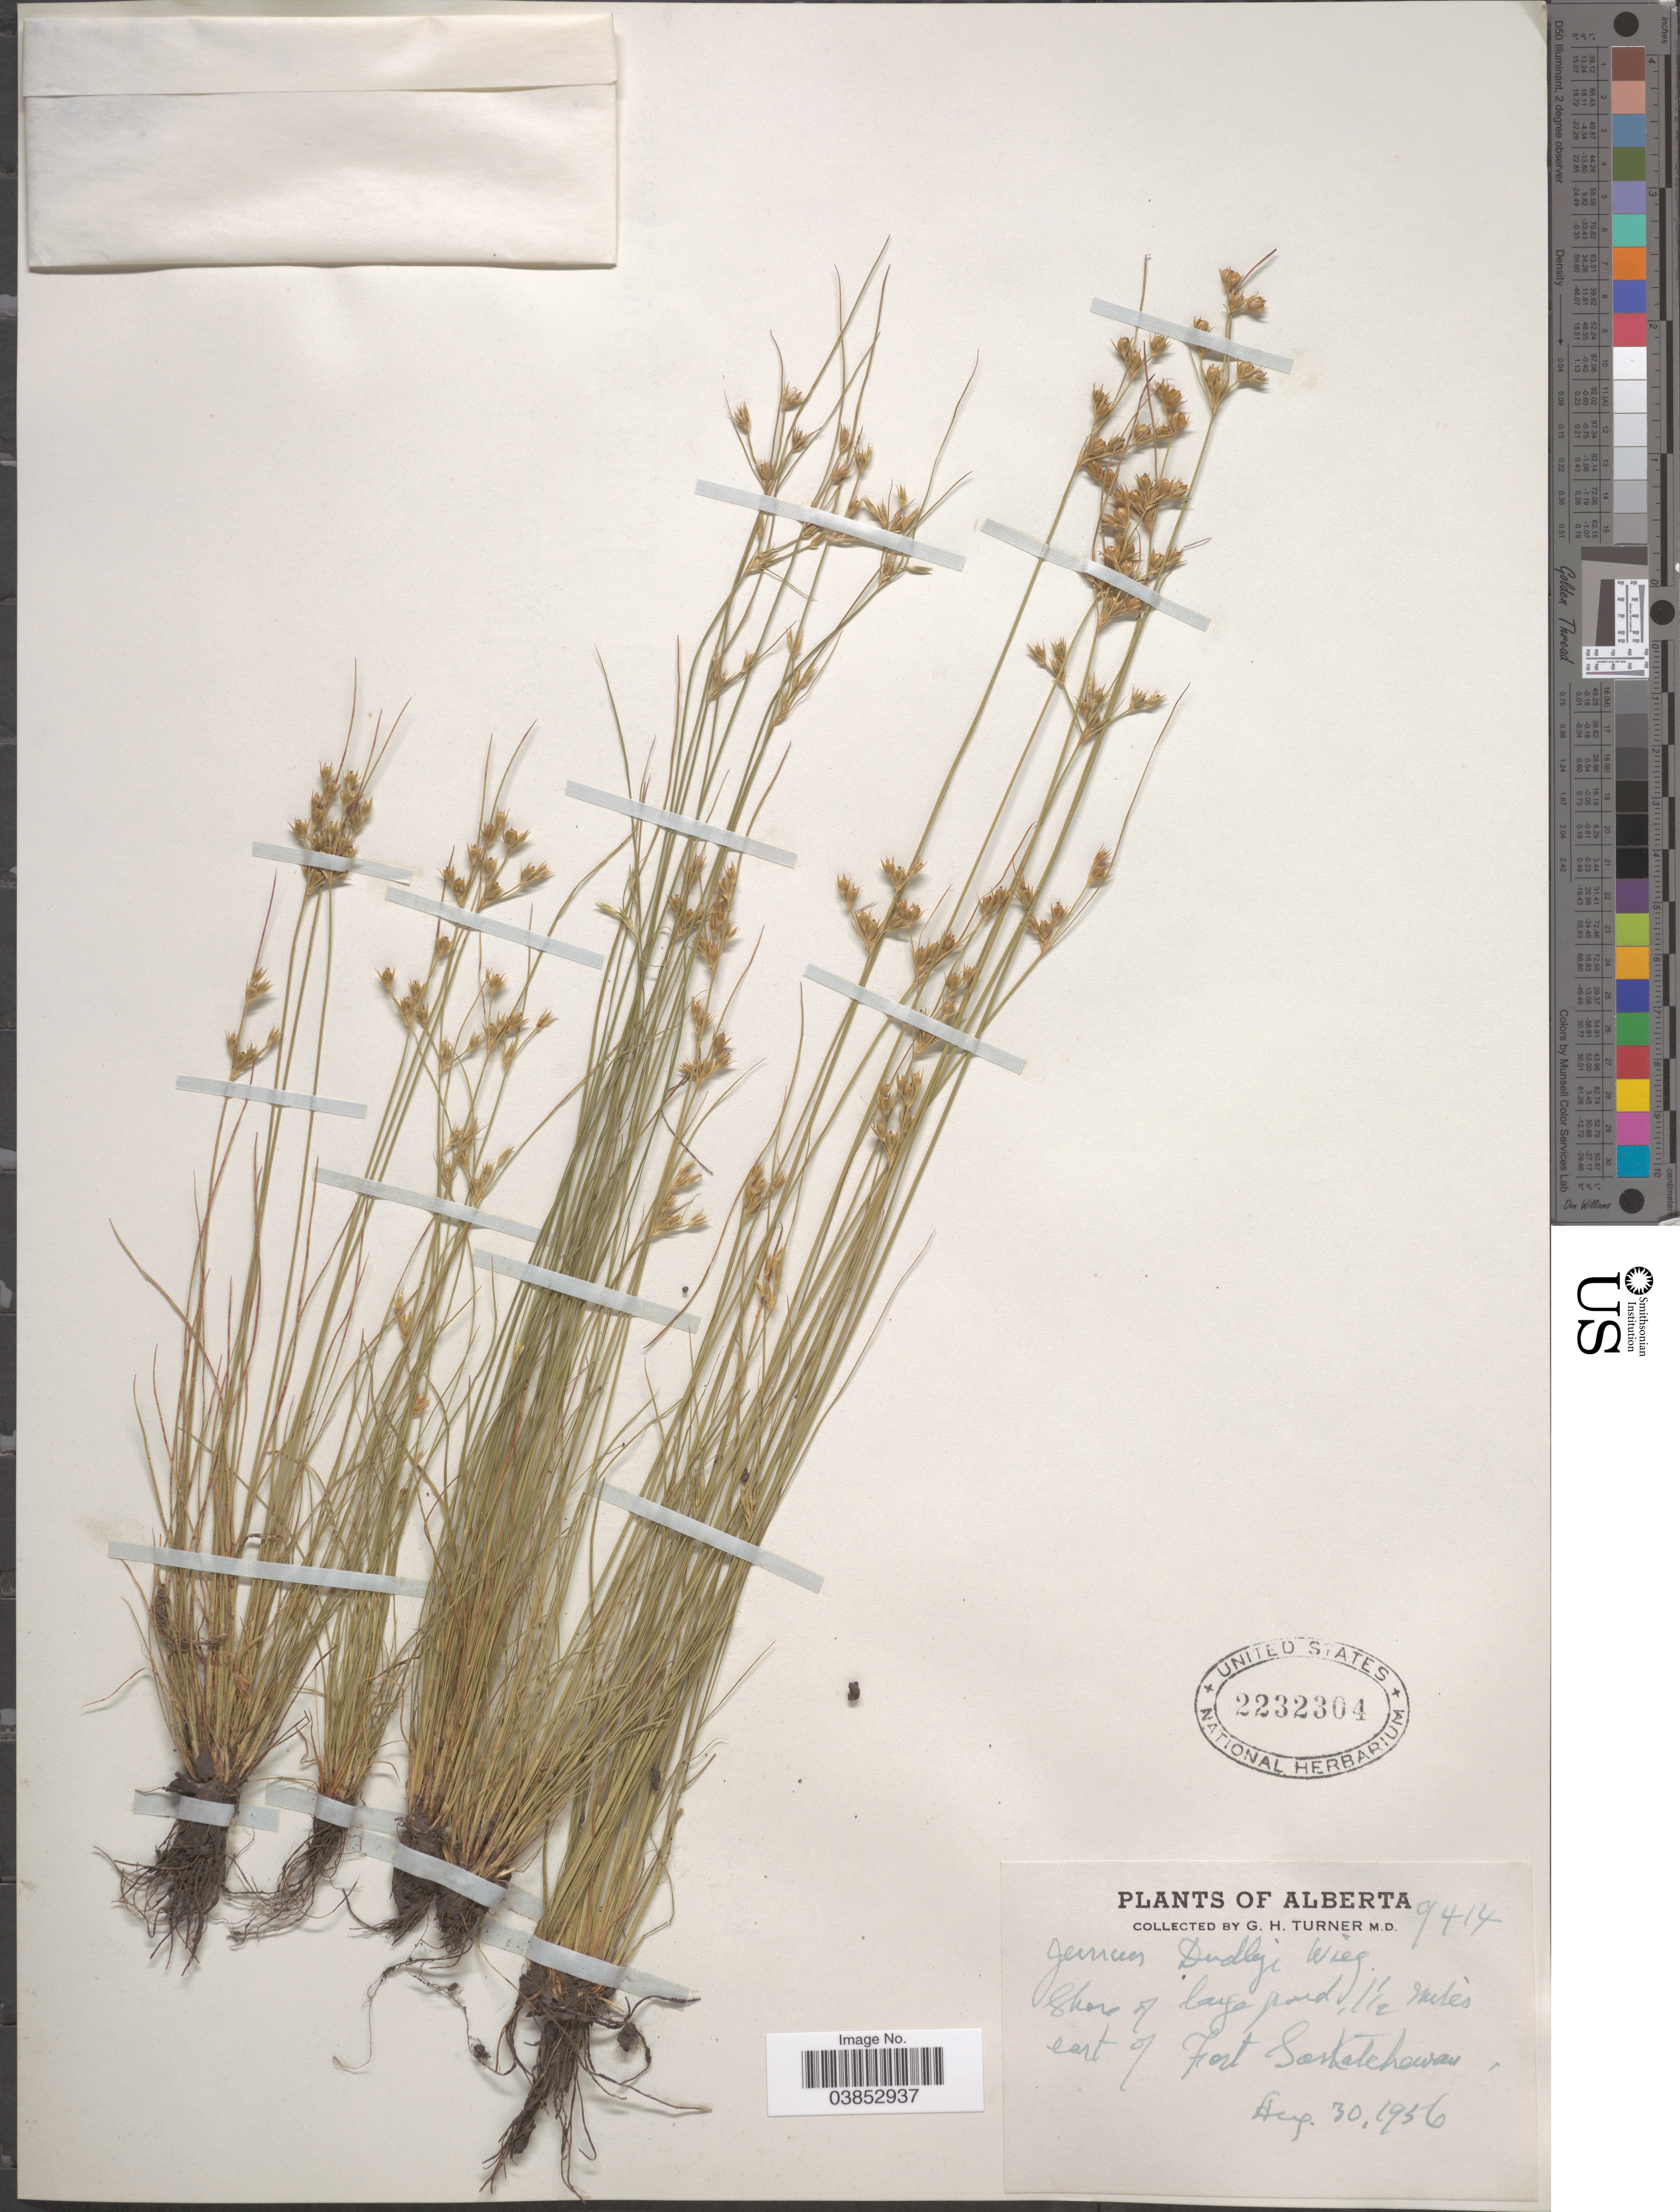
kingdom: Plantae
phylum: Tracheophyta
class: Liliopsida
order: Poales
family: Juncaceae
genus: Juncus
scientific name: Juncus dudleyi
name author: Wiegand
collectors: G. H. Turner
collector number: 9414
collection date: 1956-08-30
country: Canada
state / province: Alberta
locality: Shore of large pond, 1½ miles east of Fort Sarkatchewan.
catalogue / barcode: US 2232304